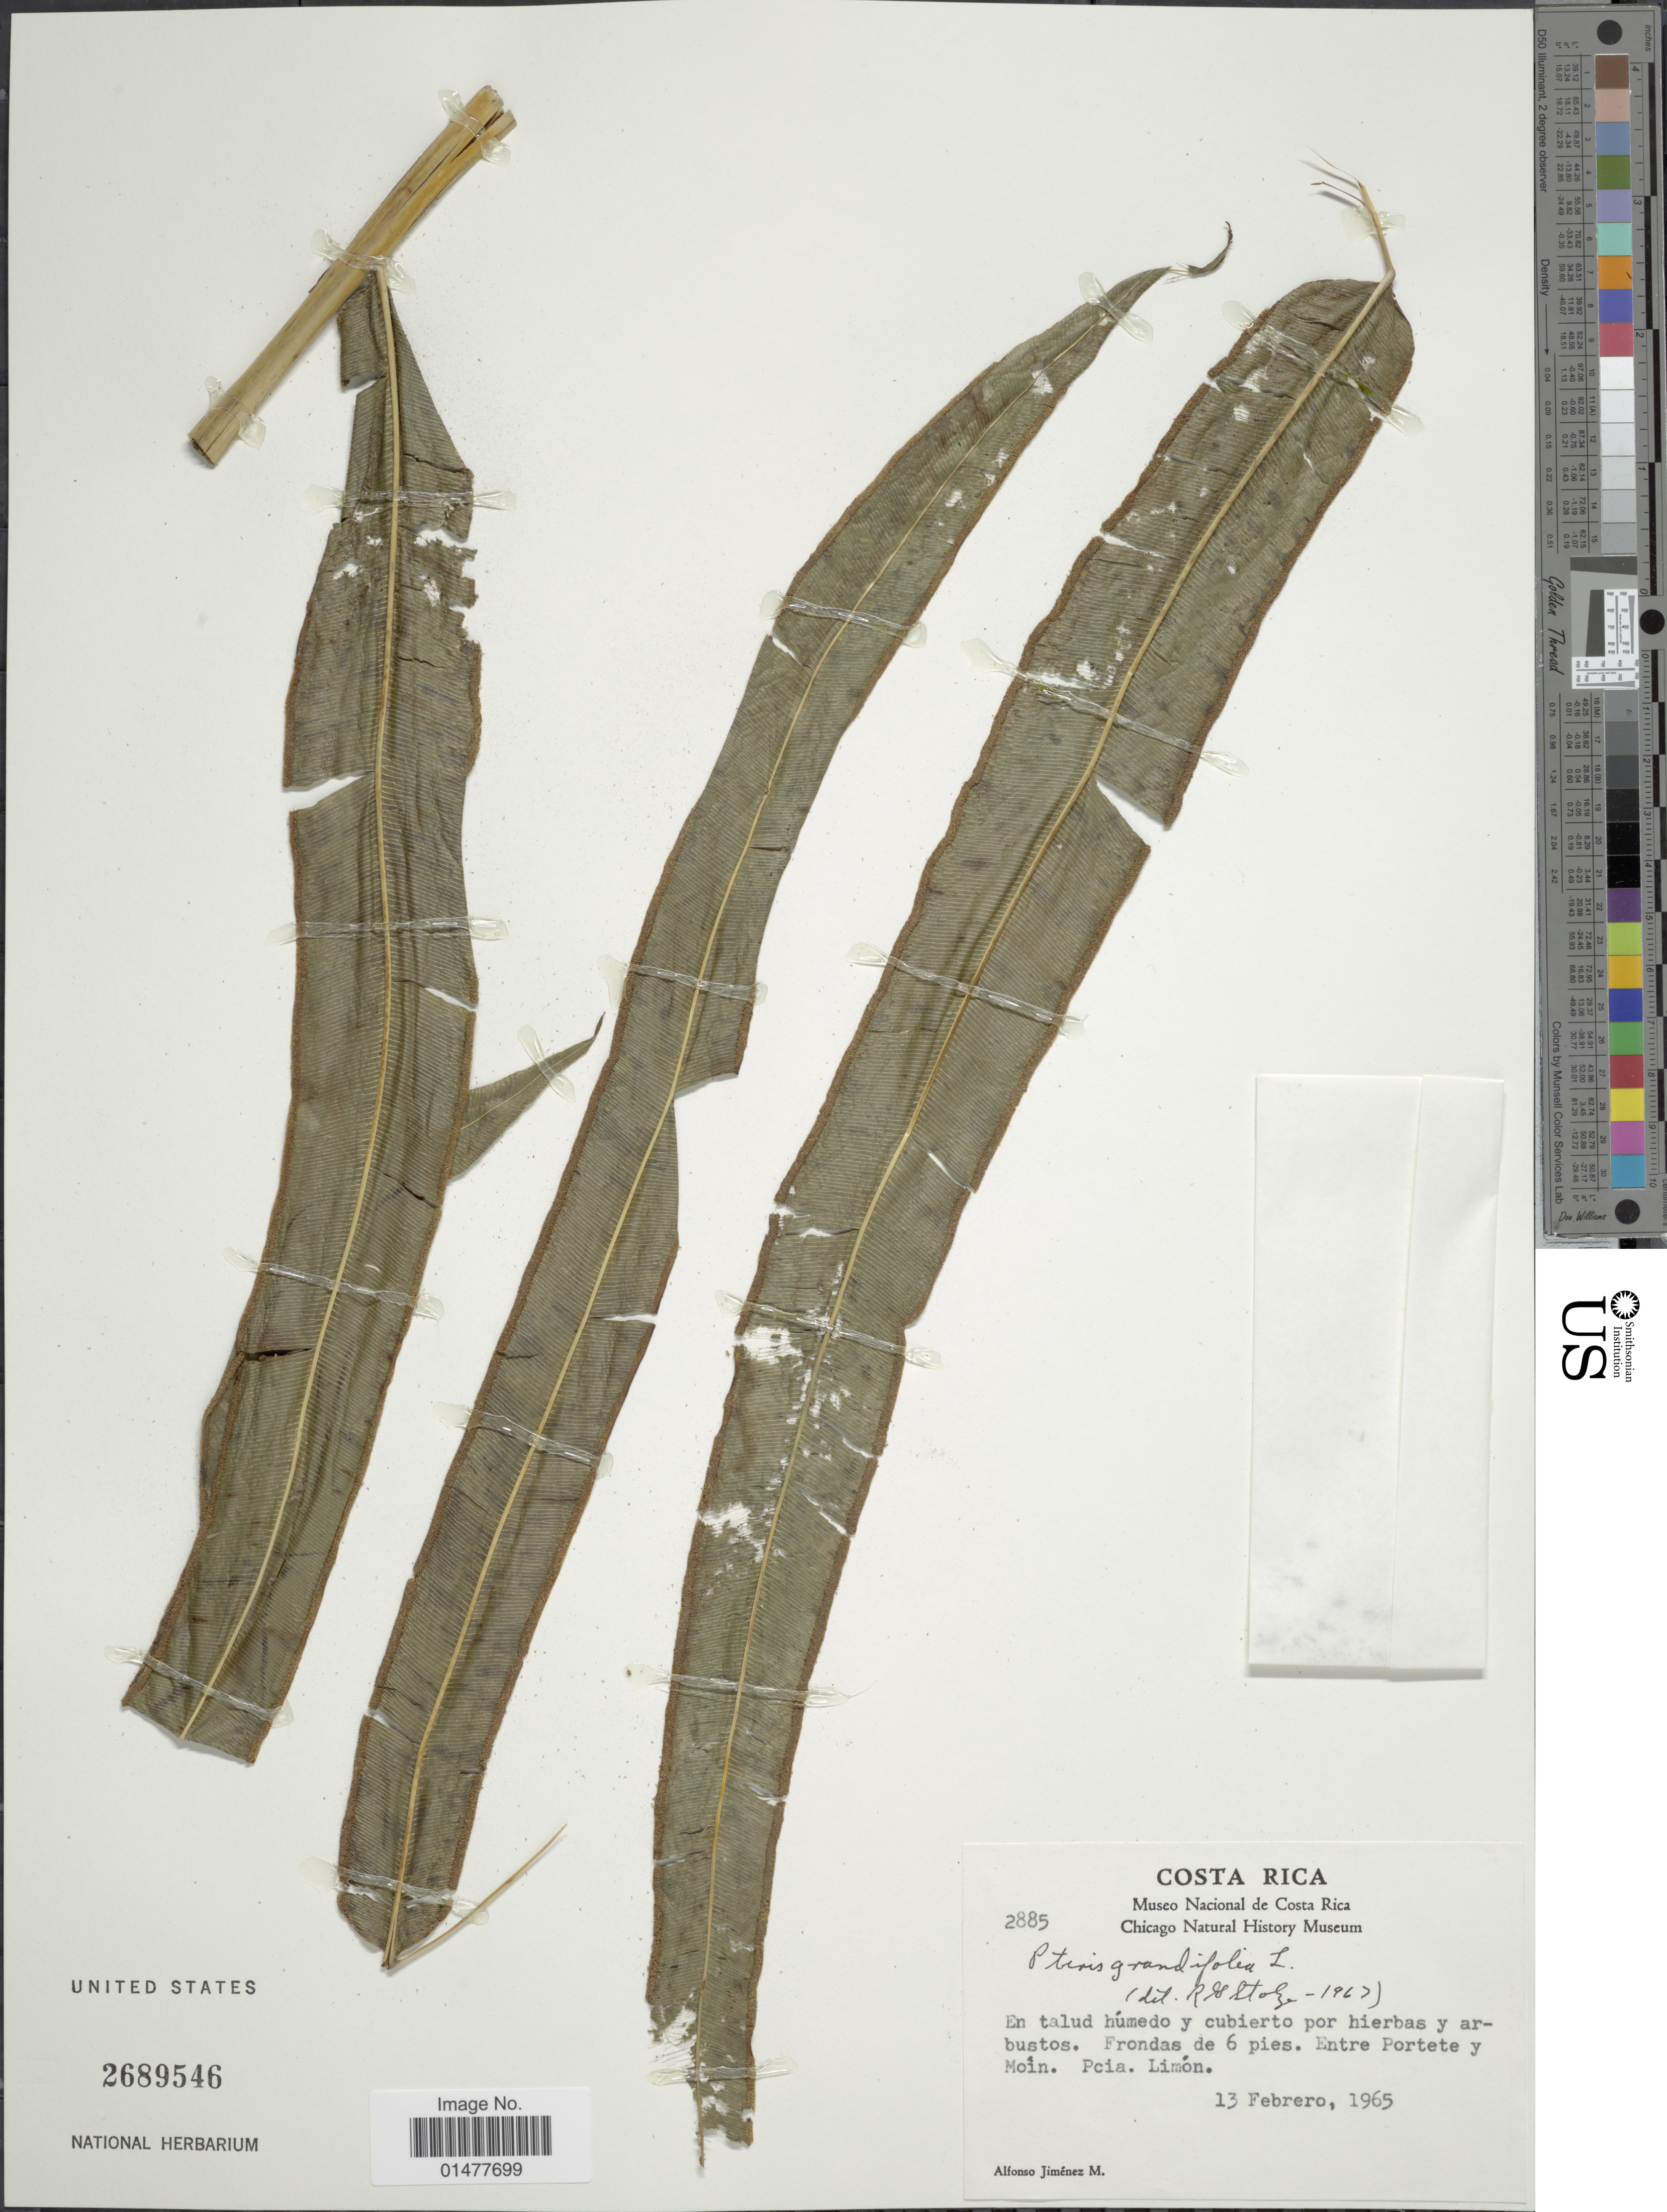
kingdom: Plantae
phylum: Tracheophyta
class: Polypodiopsida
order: Polypodiales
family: Pteridaceae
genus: Pteris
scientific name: Pteris grandifolia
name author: L.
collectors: A. Jimenez M.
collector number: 2885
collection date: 1965-02-13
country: Costa Rica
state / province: Limón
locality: Entre Portete y Moin. Pcia.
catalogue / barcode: US 2689546